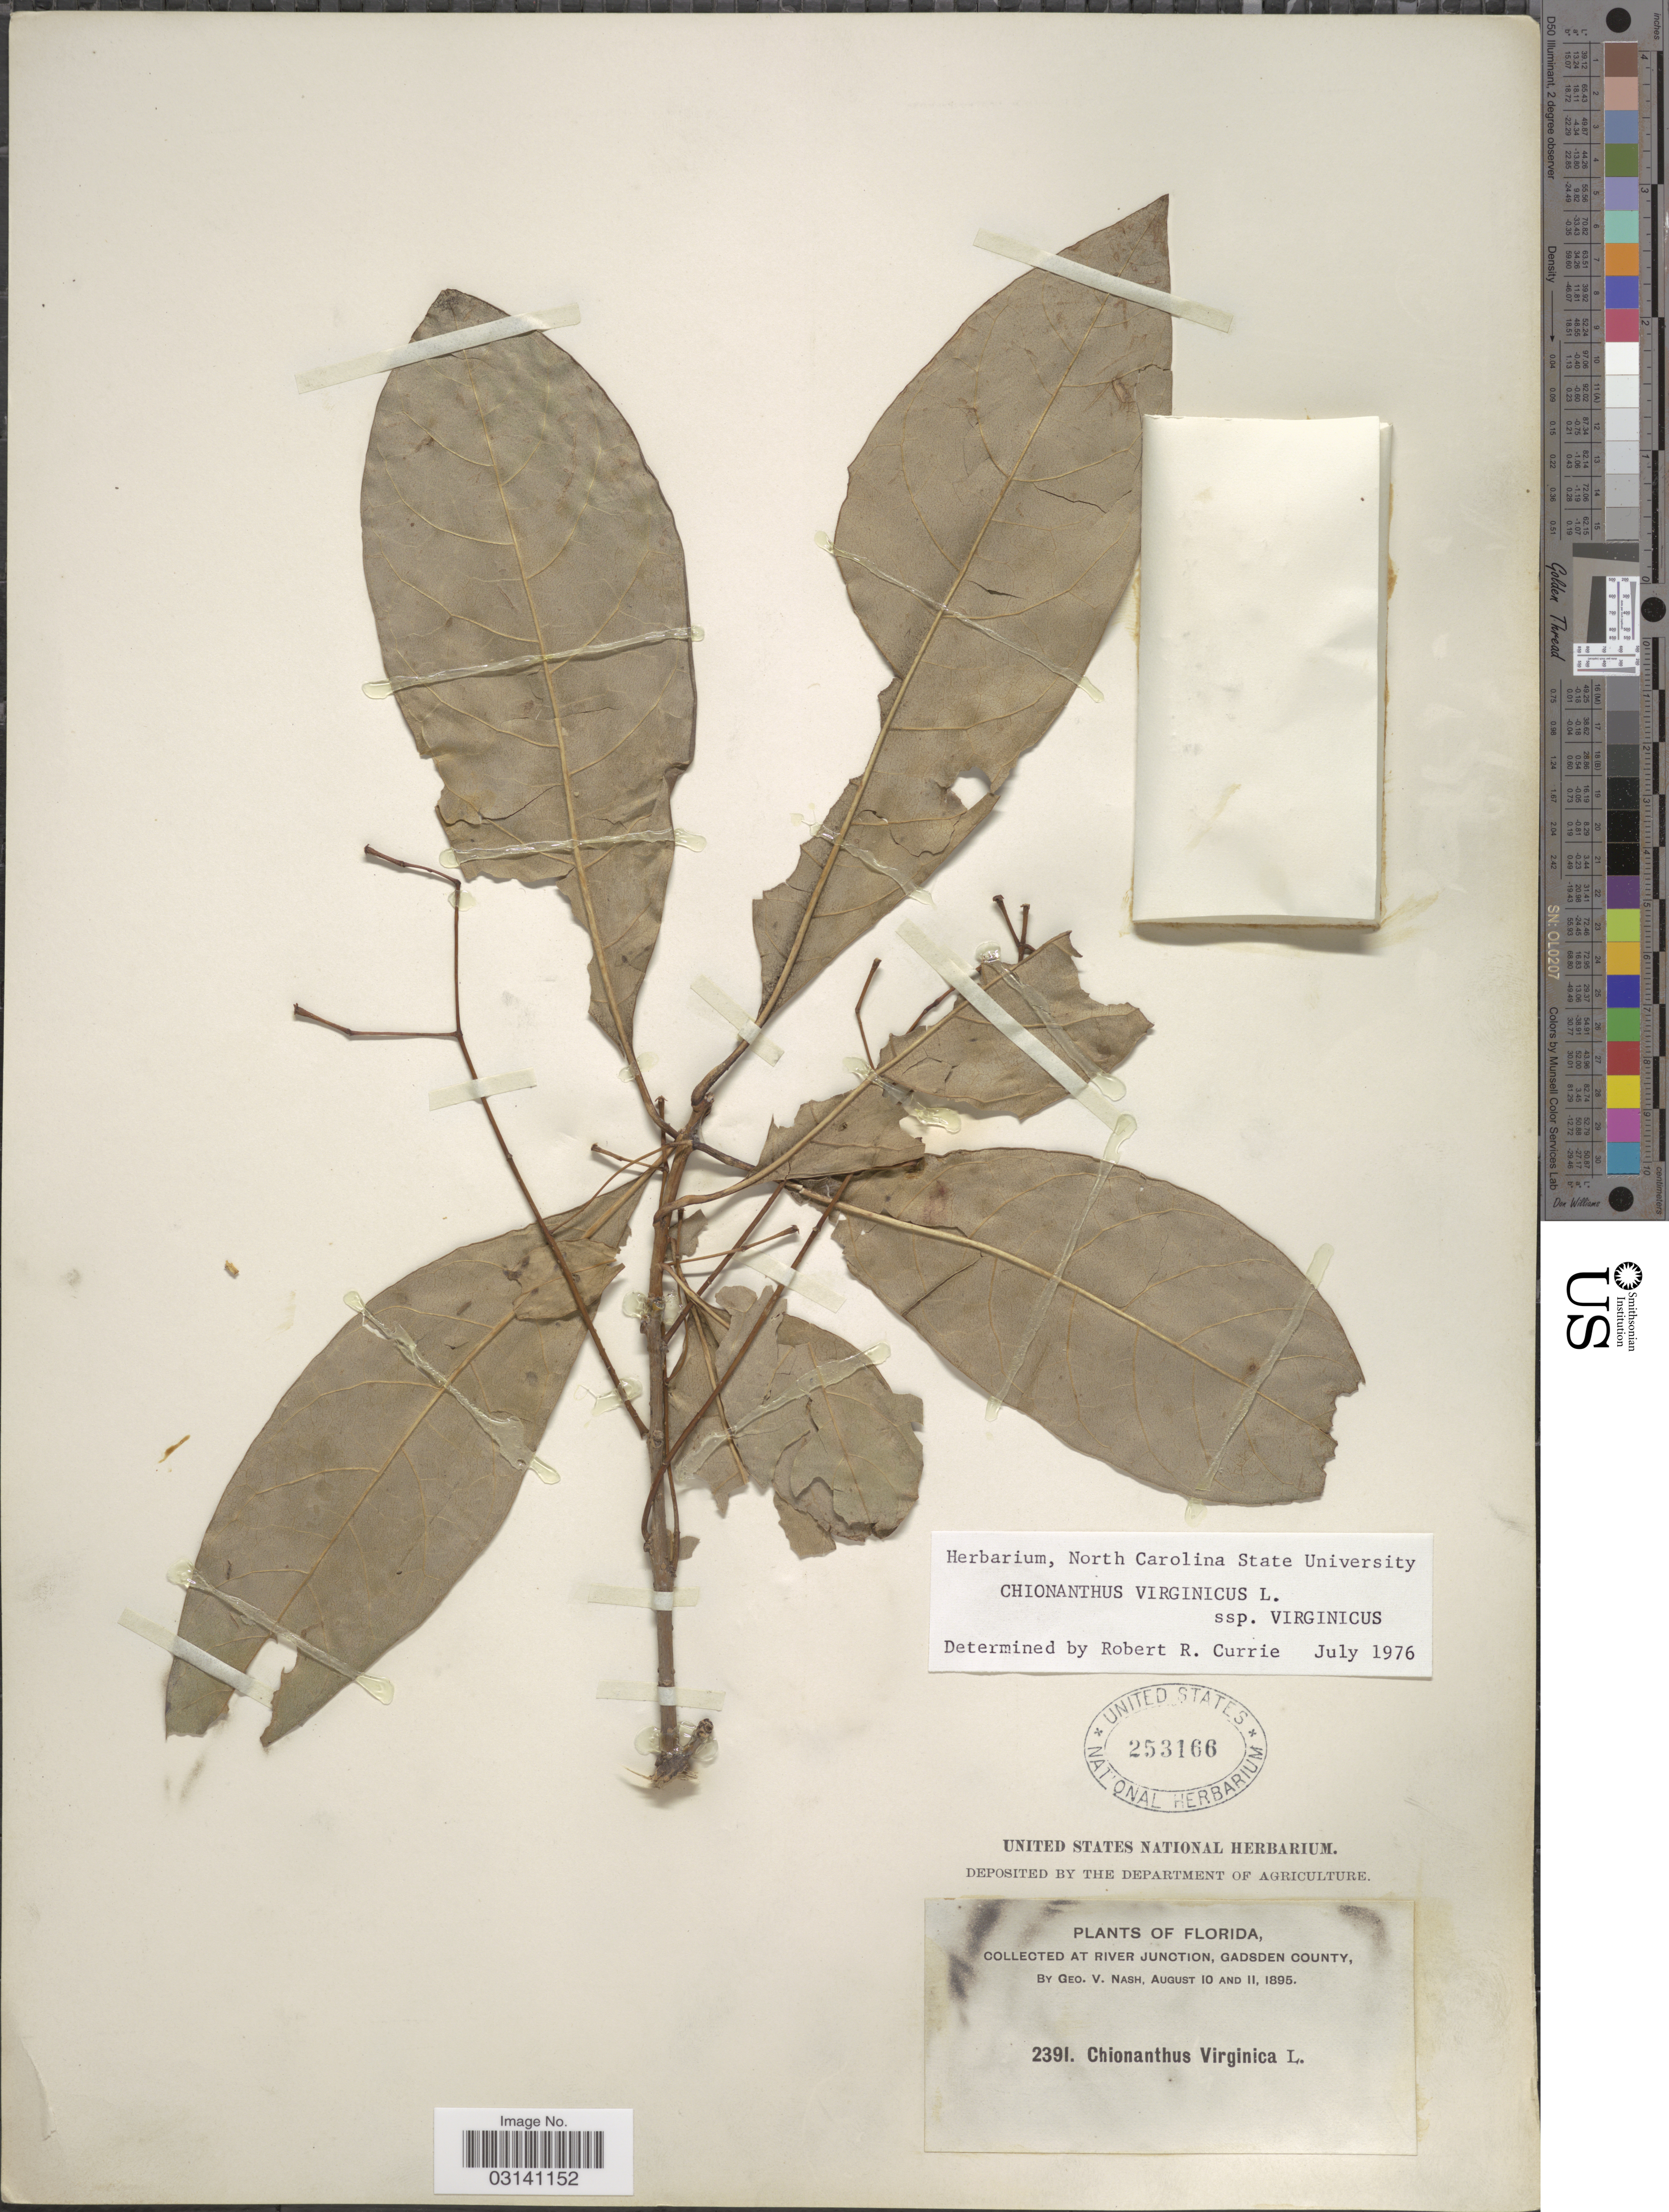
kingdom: Plantae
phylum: Tracheophyta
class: Magnoliopsida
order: Lamiales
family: Oleaceae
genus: Chionanthus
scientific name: Chionanthus virginicus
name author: L.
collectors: G. V. Nash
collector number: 2391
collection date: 1895-08-10/1895-08-11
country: United States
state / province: Florida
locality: River Junction, Gadsden County.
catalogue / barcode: US 253166